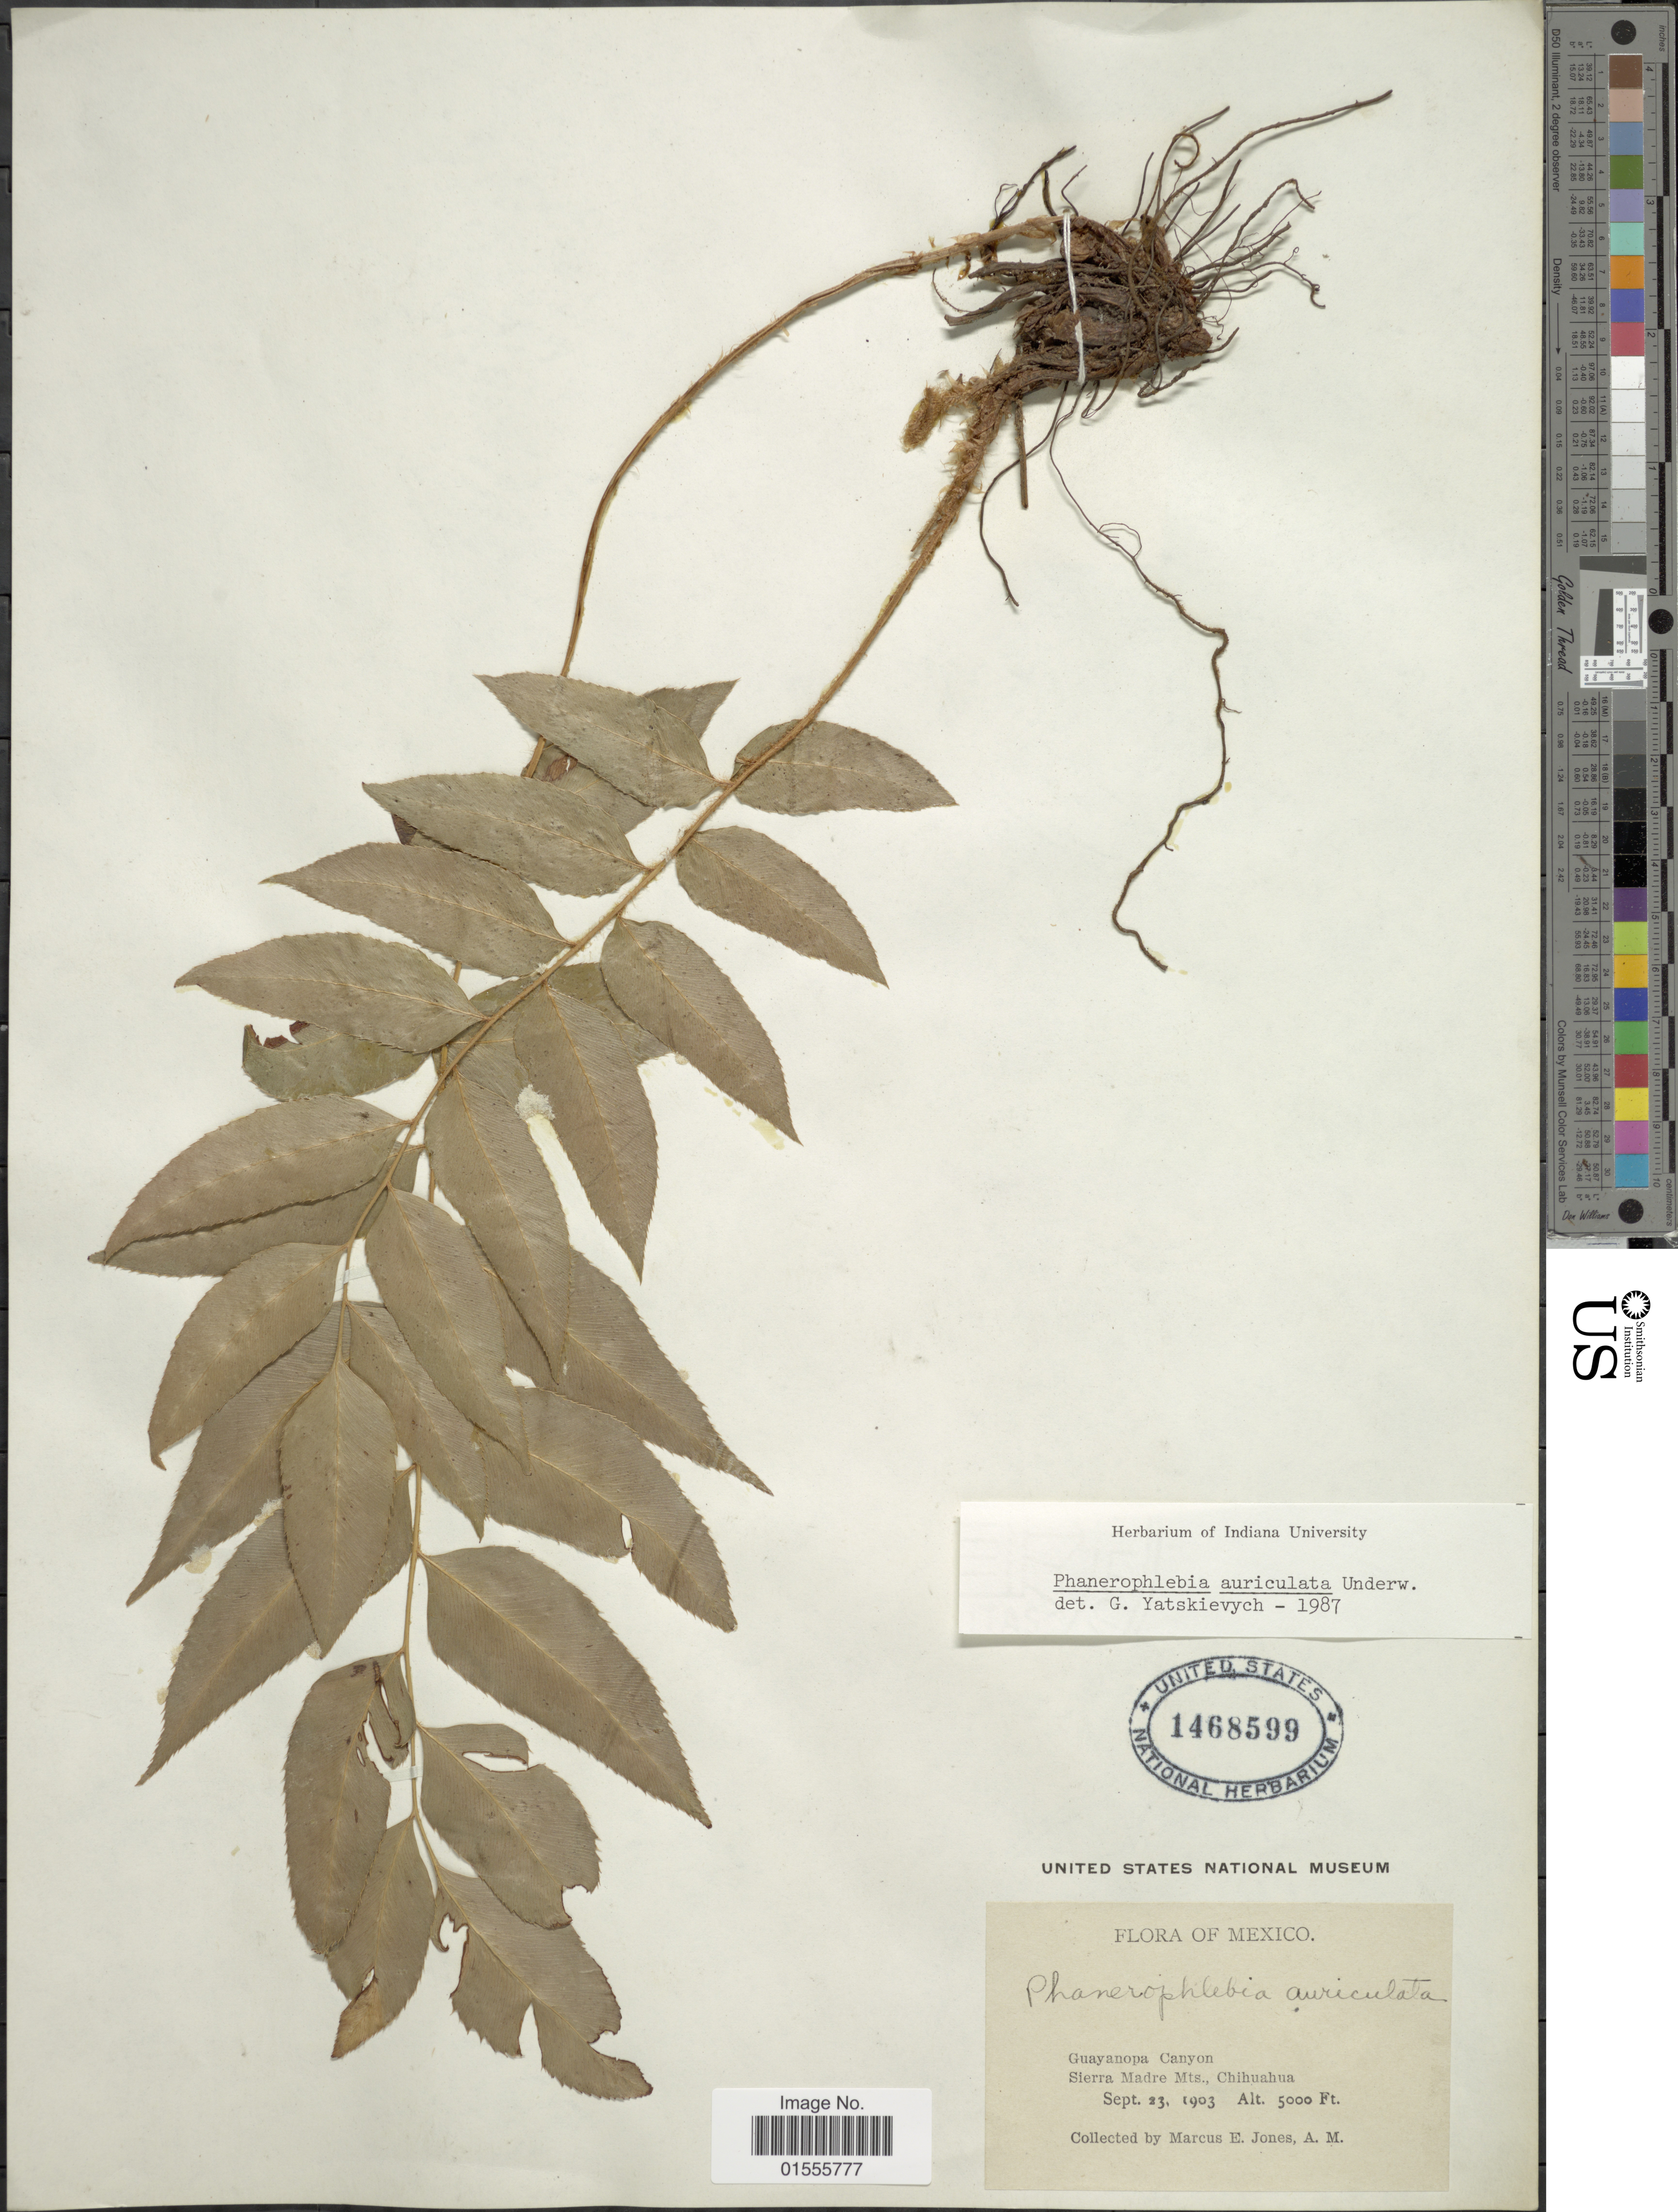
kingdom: Plantae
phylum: Tracheophyta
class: Polypodiopsida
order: Polypodiales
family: Dryopteridaceae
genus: Phanerophlebia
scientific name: Phanerophlebia auriculata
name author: Underw.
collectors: M. E. Jones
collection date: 1903-09-23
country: Mexico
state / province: Chihuahua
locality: Guayanopa Canyon, Sierra Madre Mts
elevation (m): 1524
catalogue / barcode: US 1468599